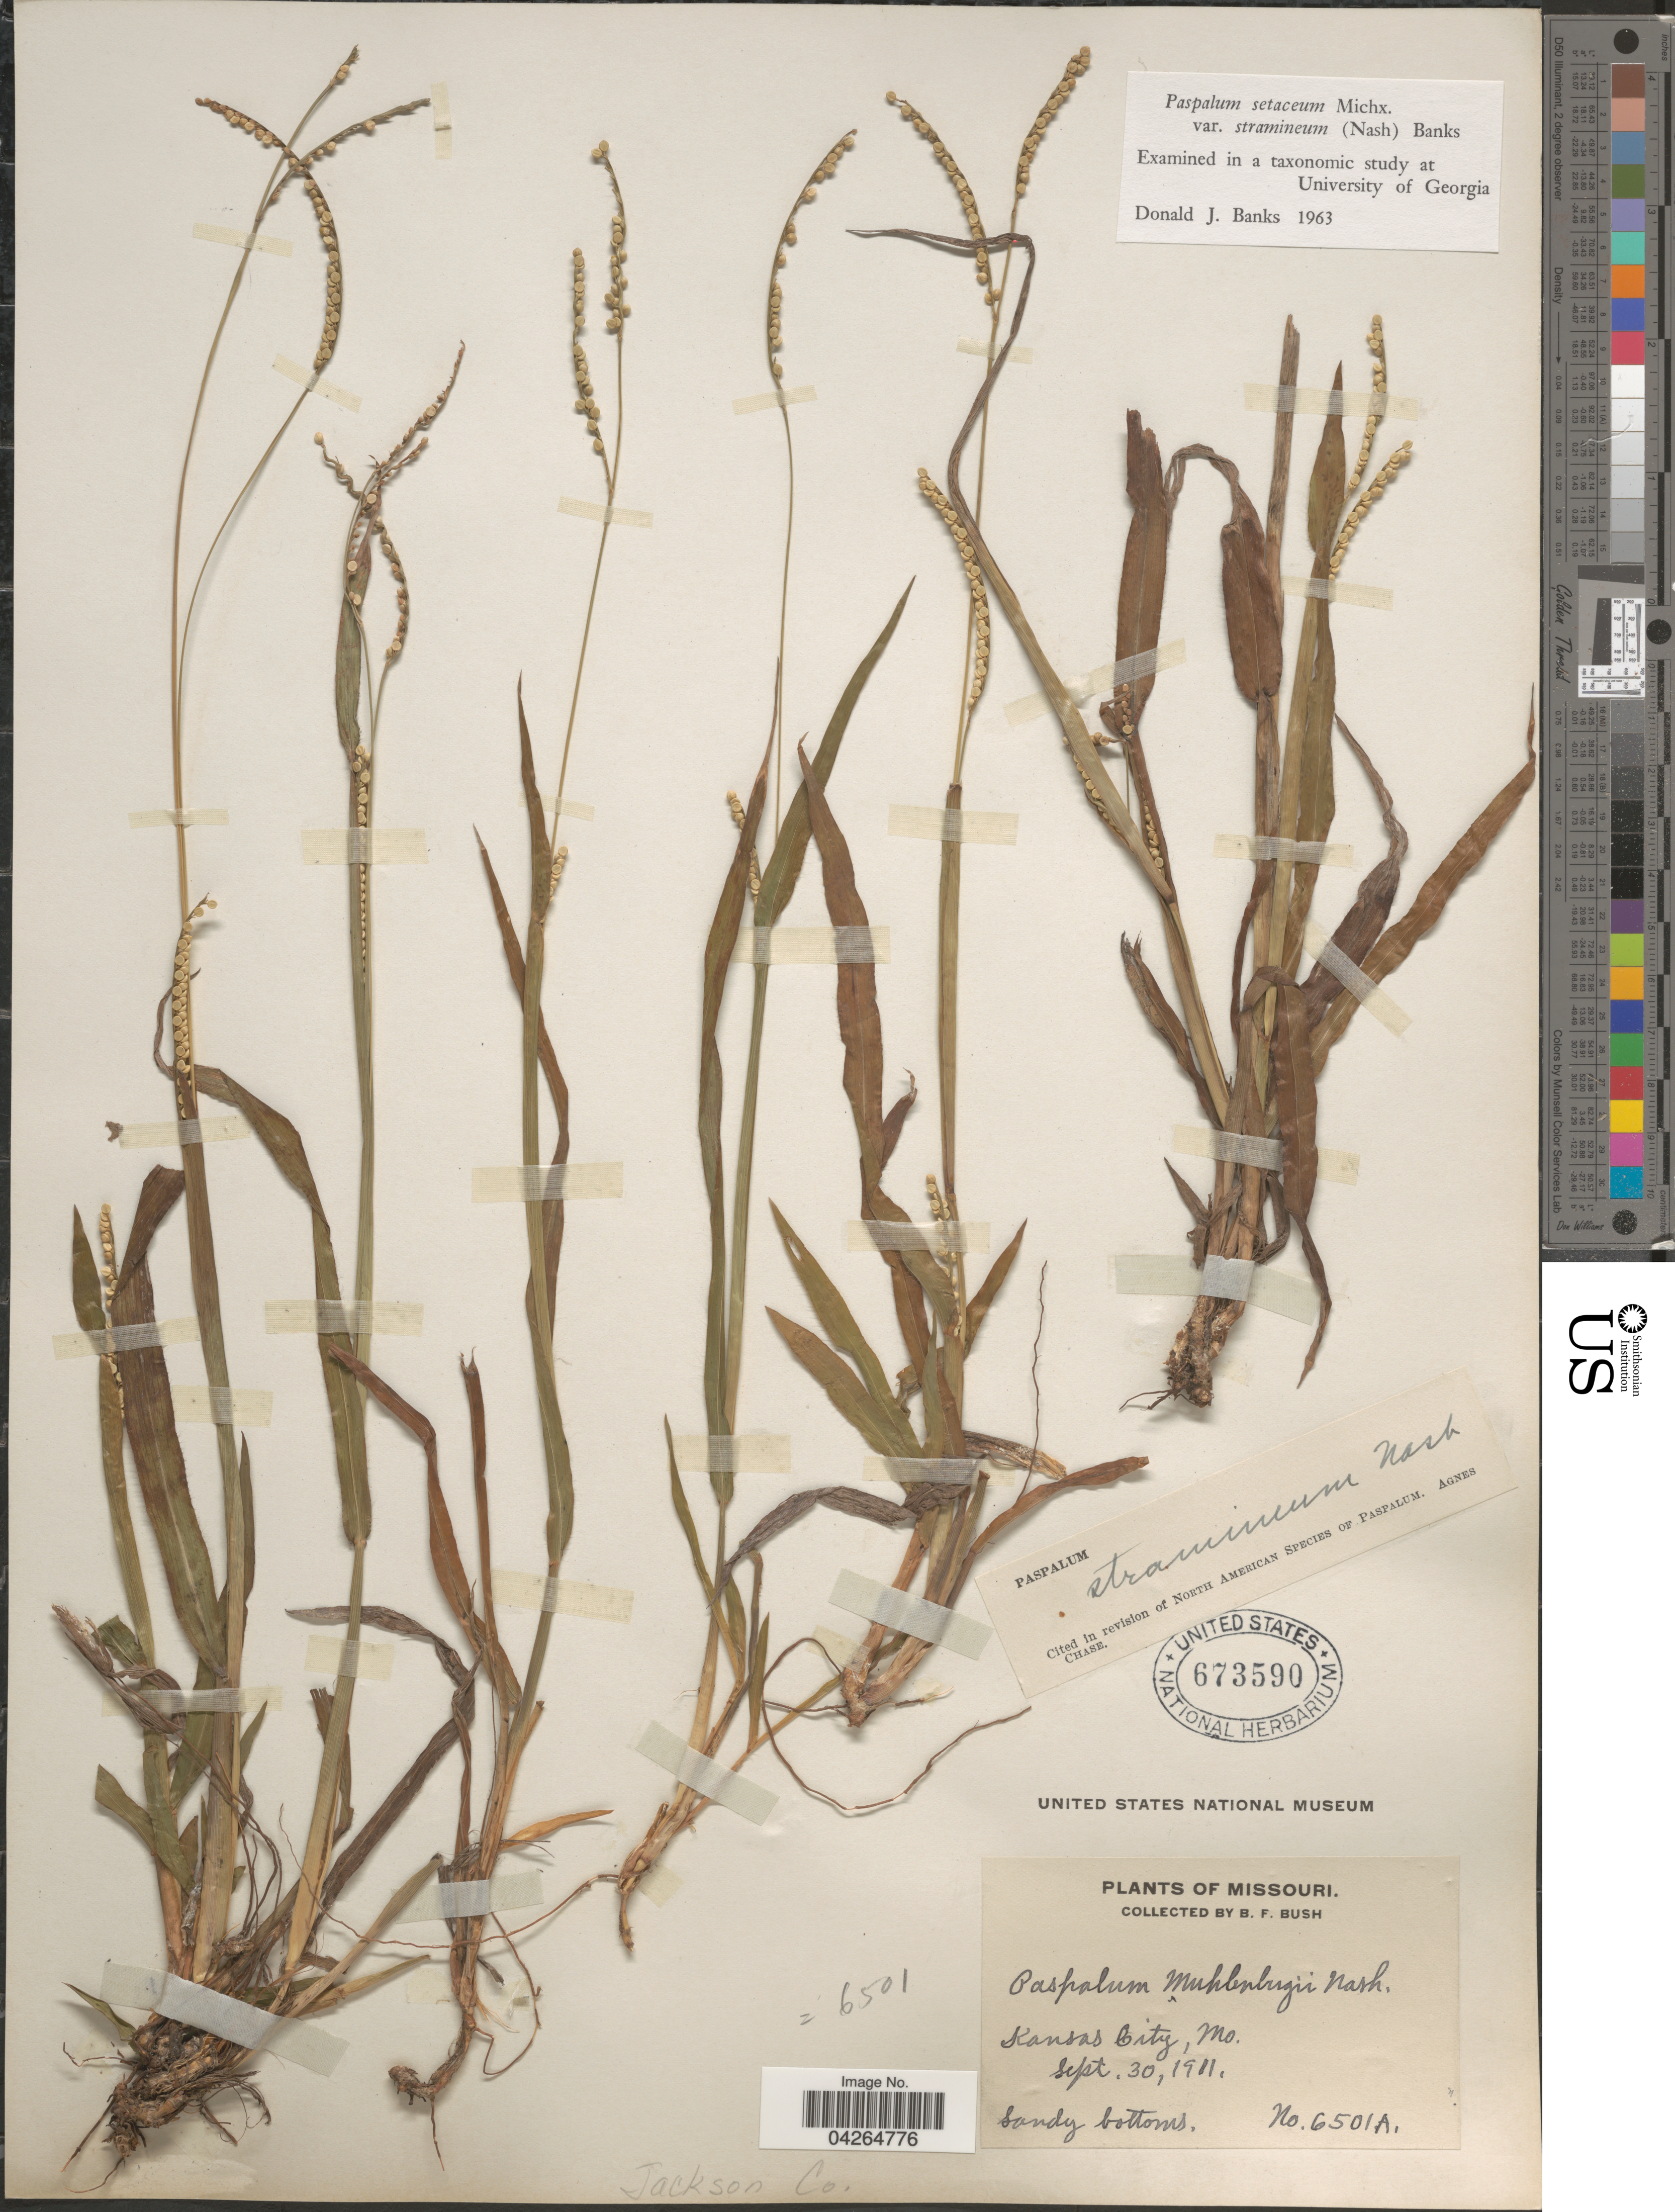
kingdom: Plantae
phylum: Tracheophyta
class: Liliopsida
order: Poales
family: Poaceae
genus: Paspalum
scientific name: Paspalum setaceum var. stramineum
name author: (Nash) D.J. Banks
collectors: B. F. Bush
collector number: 6501A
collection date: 1911-09-30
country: United States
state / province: Missouri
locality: Kansas City. Jackson Co.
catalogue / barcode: US 673590